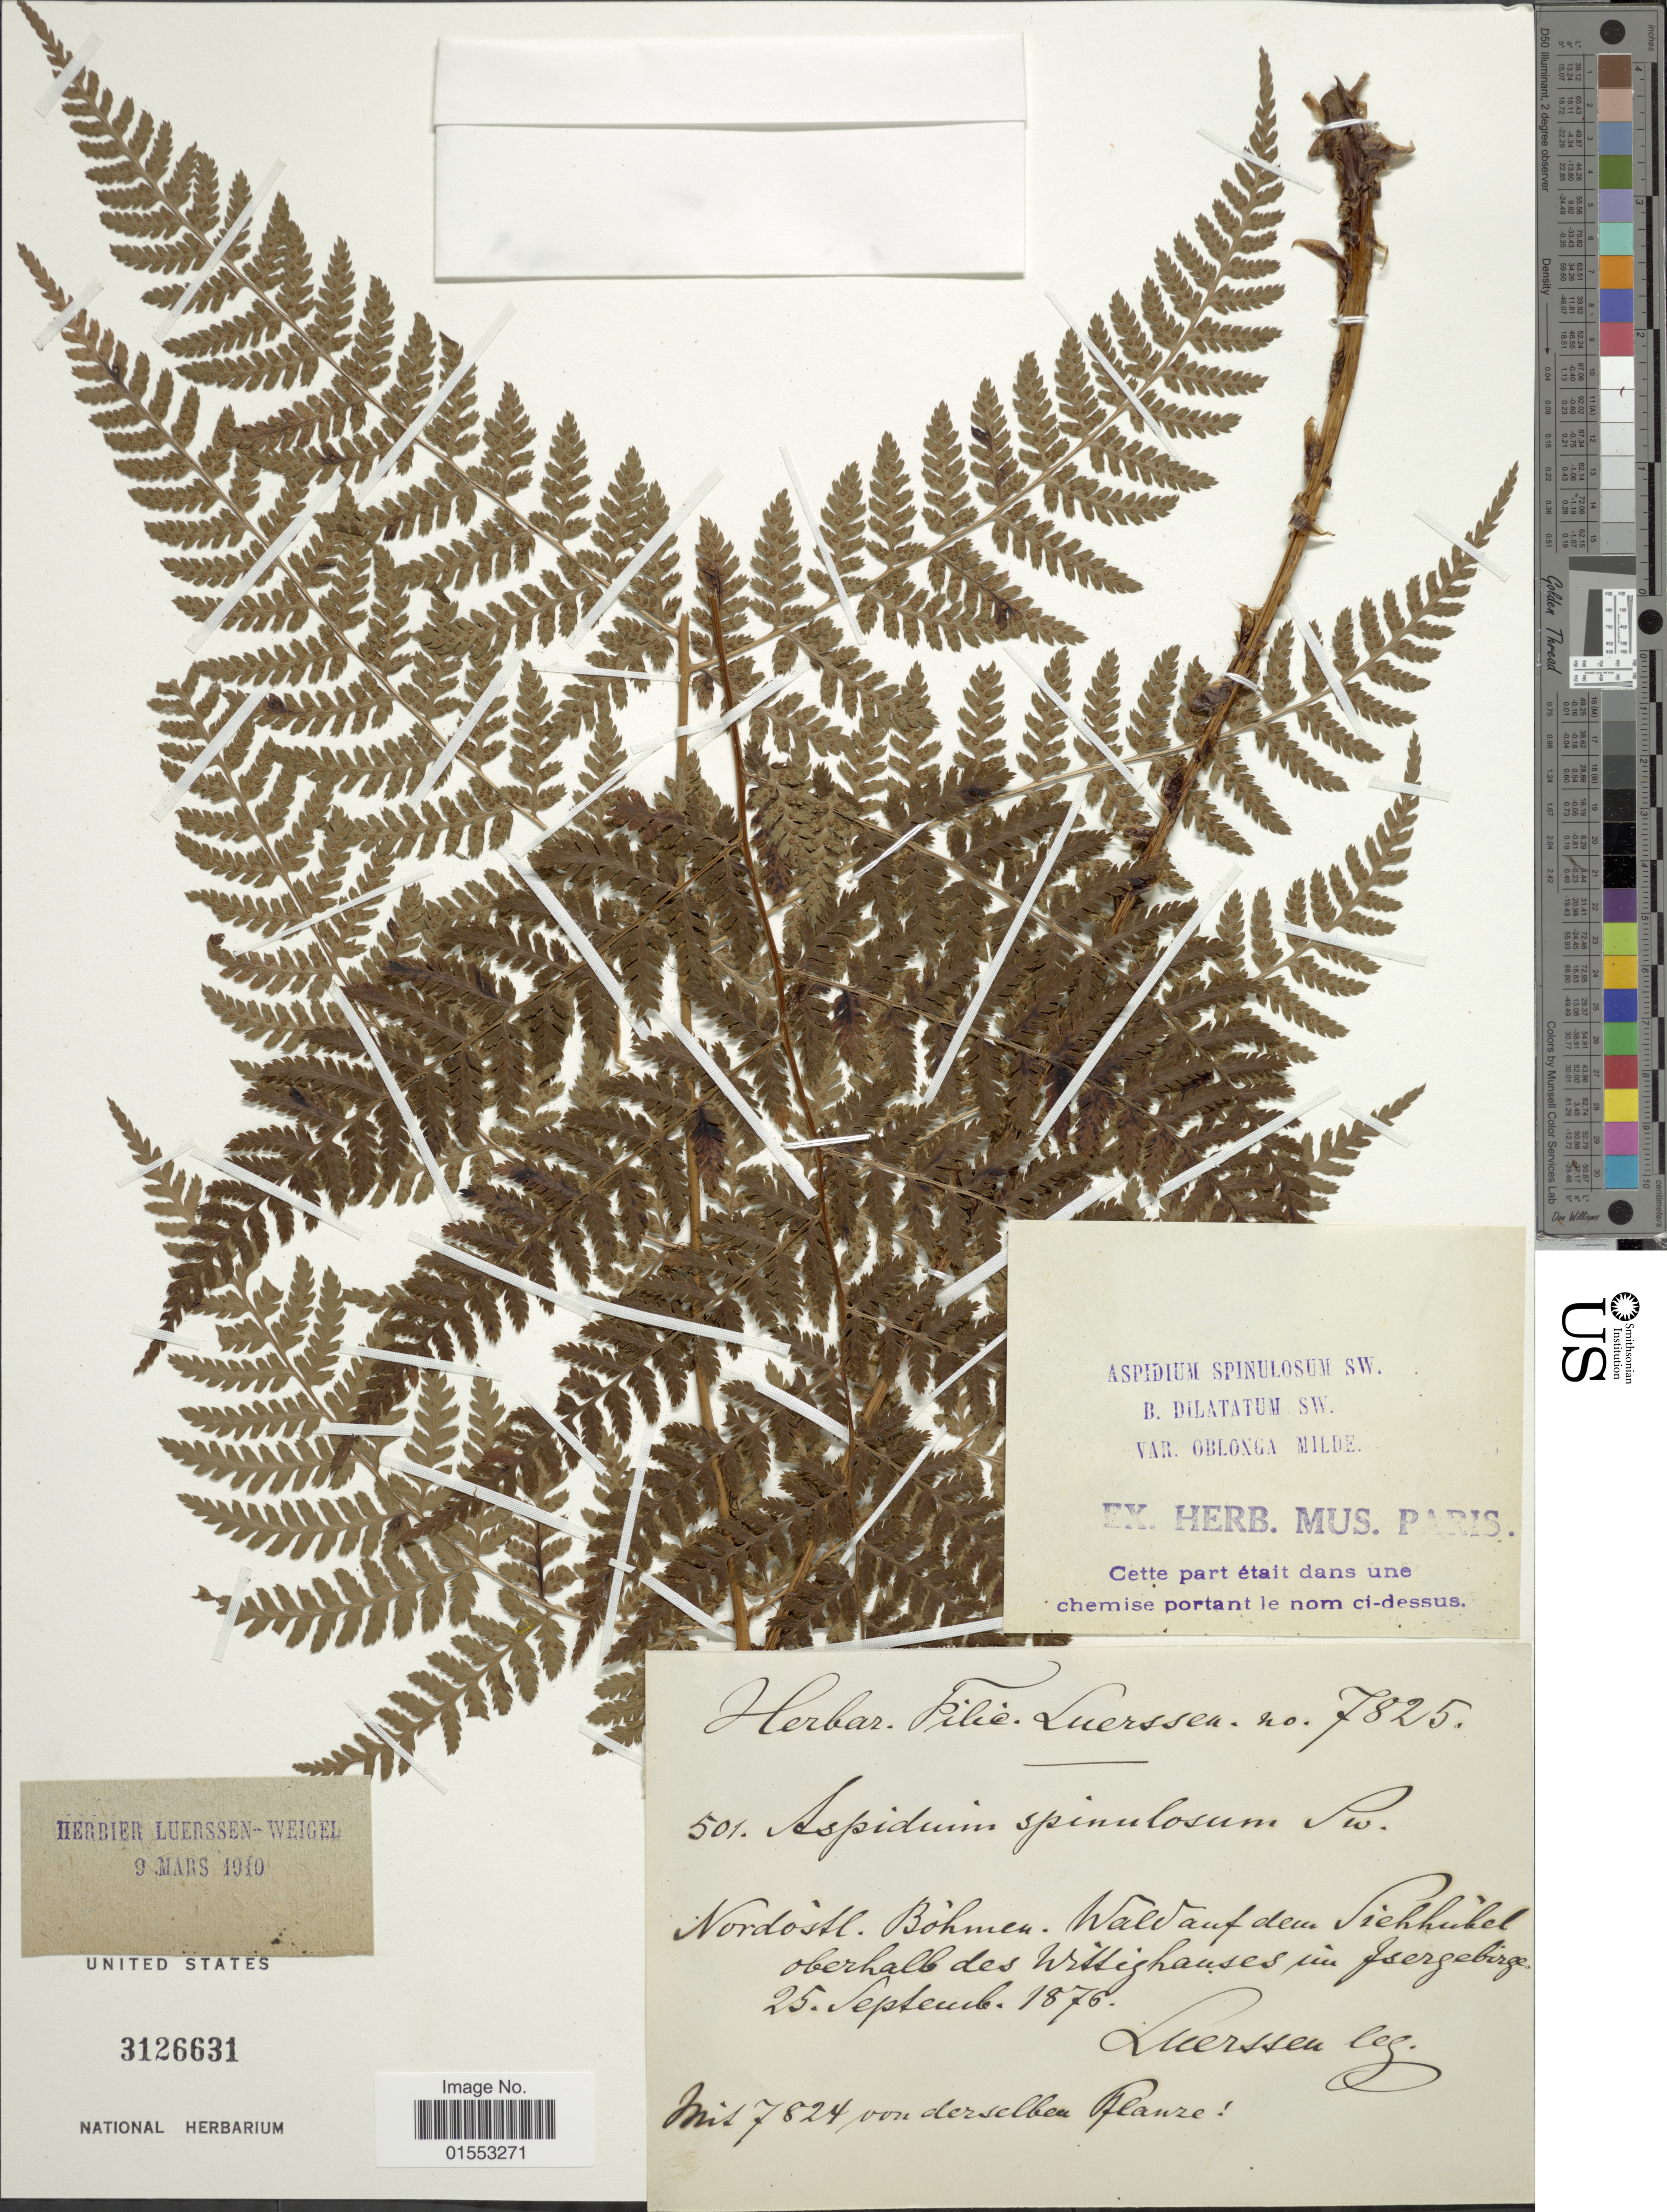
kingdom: Plantae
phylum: Tracheophyta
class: Polypodiopsida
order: Polypodiales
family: Dryopteridaceae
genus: Dryopteris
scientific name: Dryopteris dilatata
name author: (Hoffm.) A. Gray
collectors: Luerssen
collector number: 501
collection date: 1876-09-25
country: Czechia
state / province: Liberec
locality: Nordsotl. Bohmen Wald aud dem Siehhullet oberhalb des Willighauses im isergebirge [interpreted]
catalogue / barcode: US 3126631